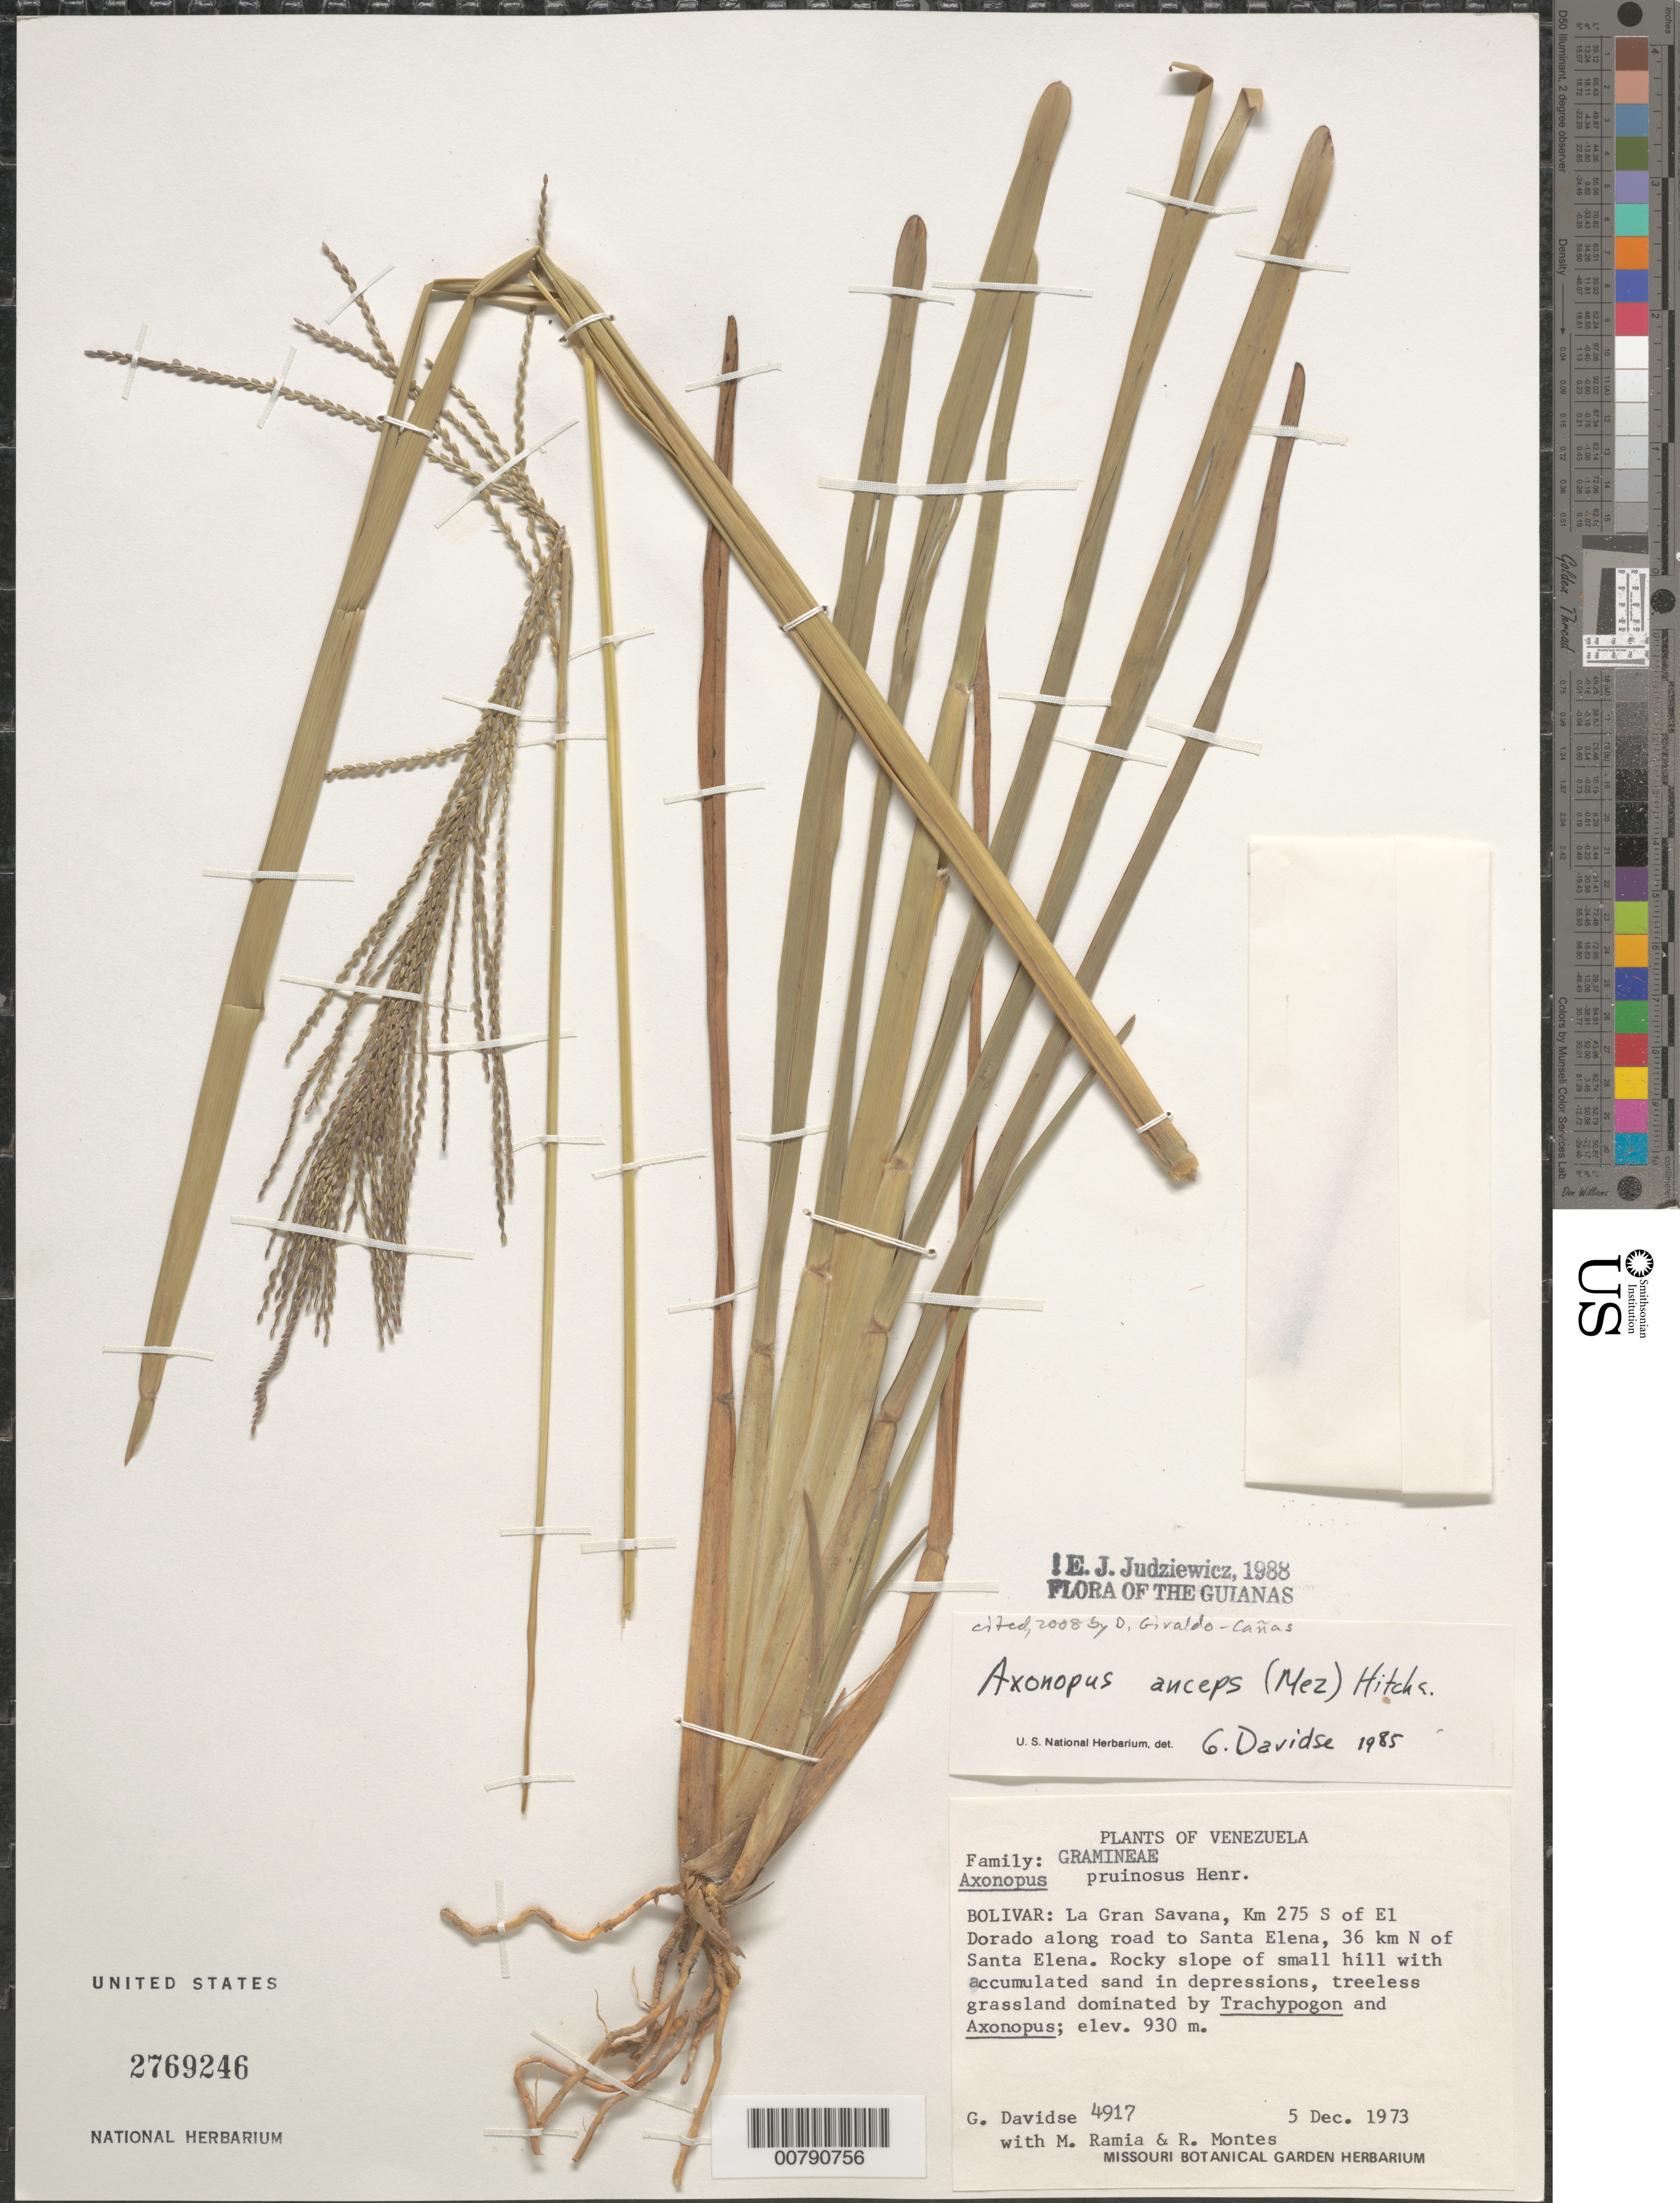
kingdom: Plantae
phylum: Tracheophyta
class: Liliopsida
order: Poales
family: Poaceae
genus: Axonopus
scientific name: Axonopus anceps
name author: (Mez) Hitchc.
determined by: Davidse, Gerrit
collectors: G. Davidse, M. Ramia & R. Montes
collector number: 4917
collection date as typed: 5-Dec-73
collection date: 1973-12-05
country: Venezuela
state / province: Bolívar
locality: Gran Sabana, km 275 S of El Dorado on road to Santa Elena, 36 Km N of Sta. Elena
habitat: Rocky slope of small hill with accumulated sand in depressions, treeless grassland dominated by Trachypogon and Axonopus.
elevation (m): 930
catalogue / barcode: US 2769246